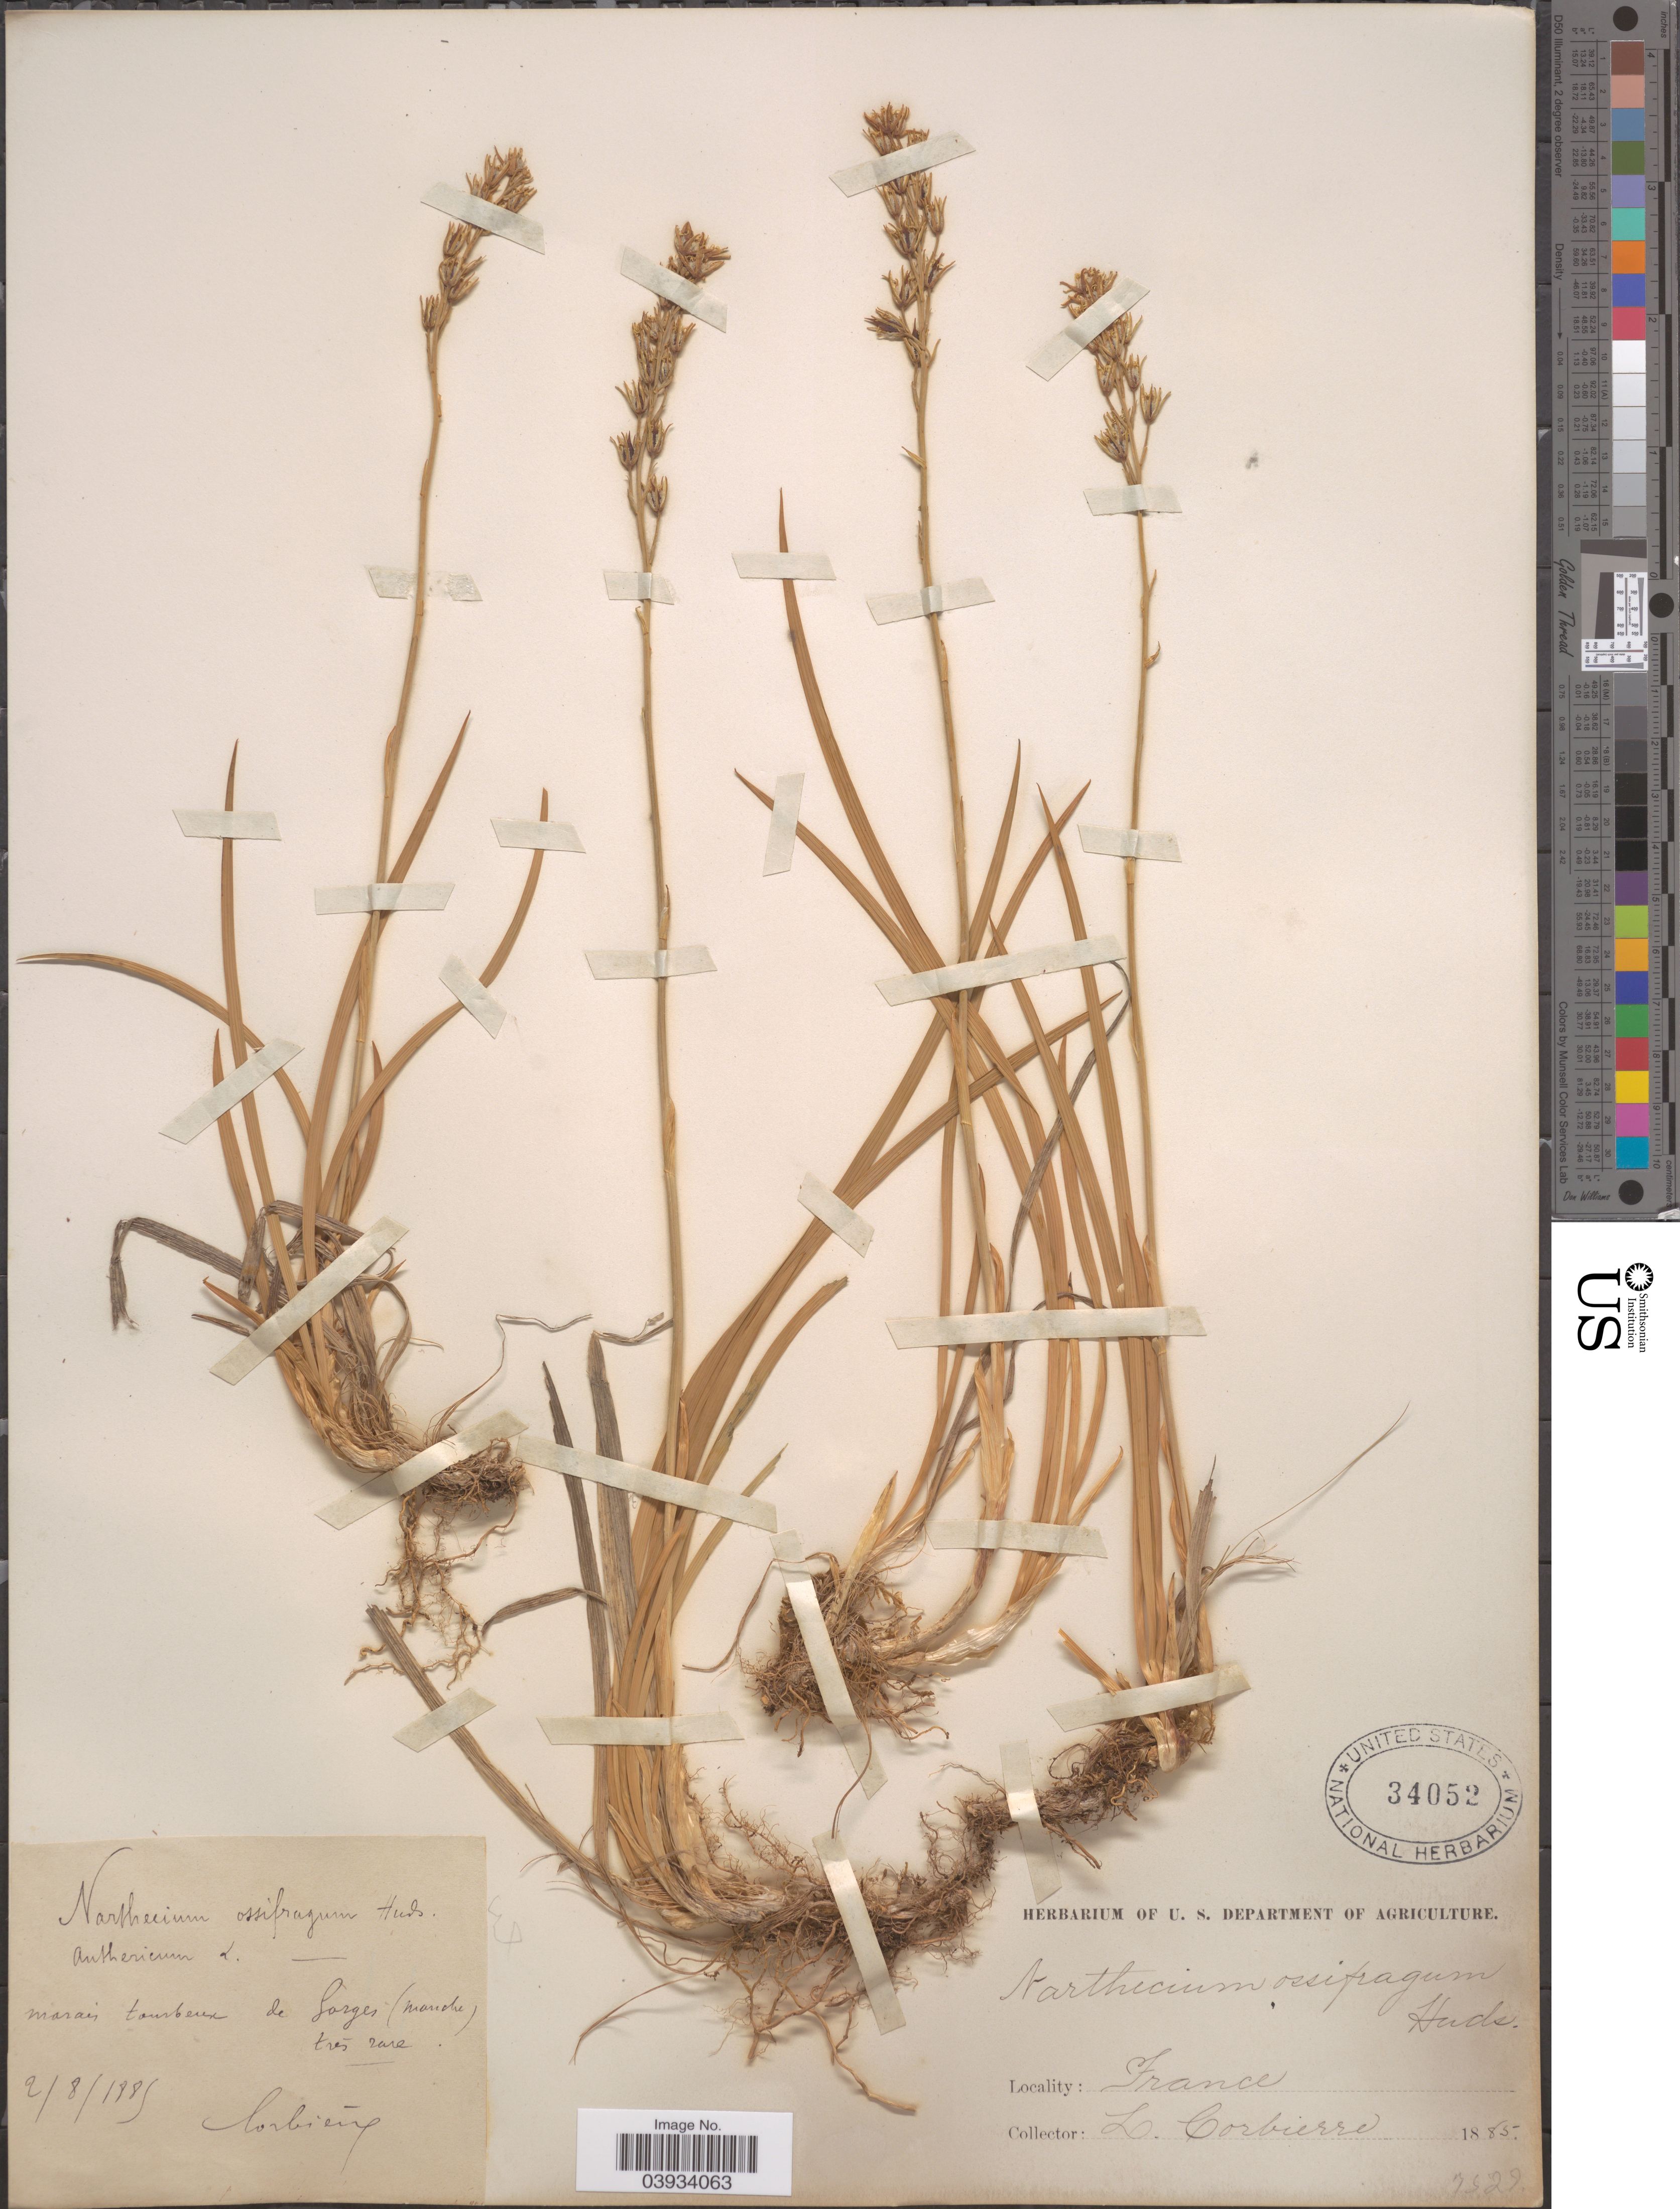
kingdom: Plantae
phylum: Tracheophyta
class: Liliopsida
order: Dioscoreales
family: Nartheciaceae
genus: Narthecium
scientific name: Narthecium ossifragum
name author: Huds.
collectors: L. Corbière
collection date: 1885-08-02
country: France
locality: Marais tourbeaux de Gorges (manche).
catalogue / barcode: US 34052